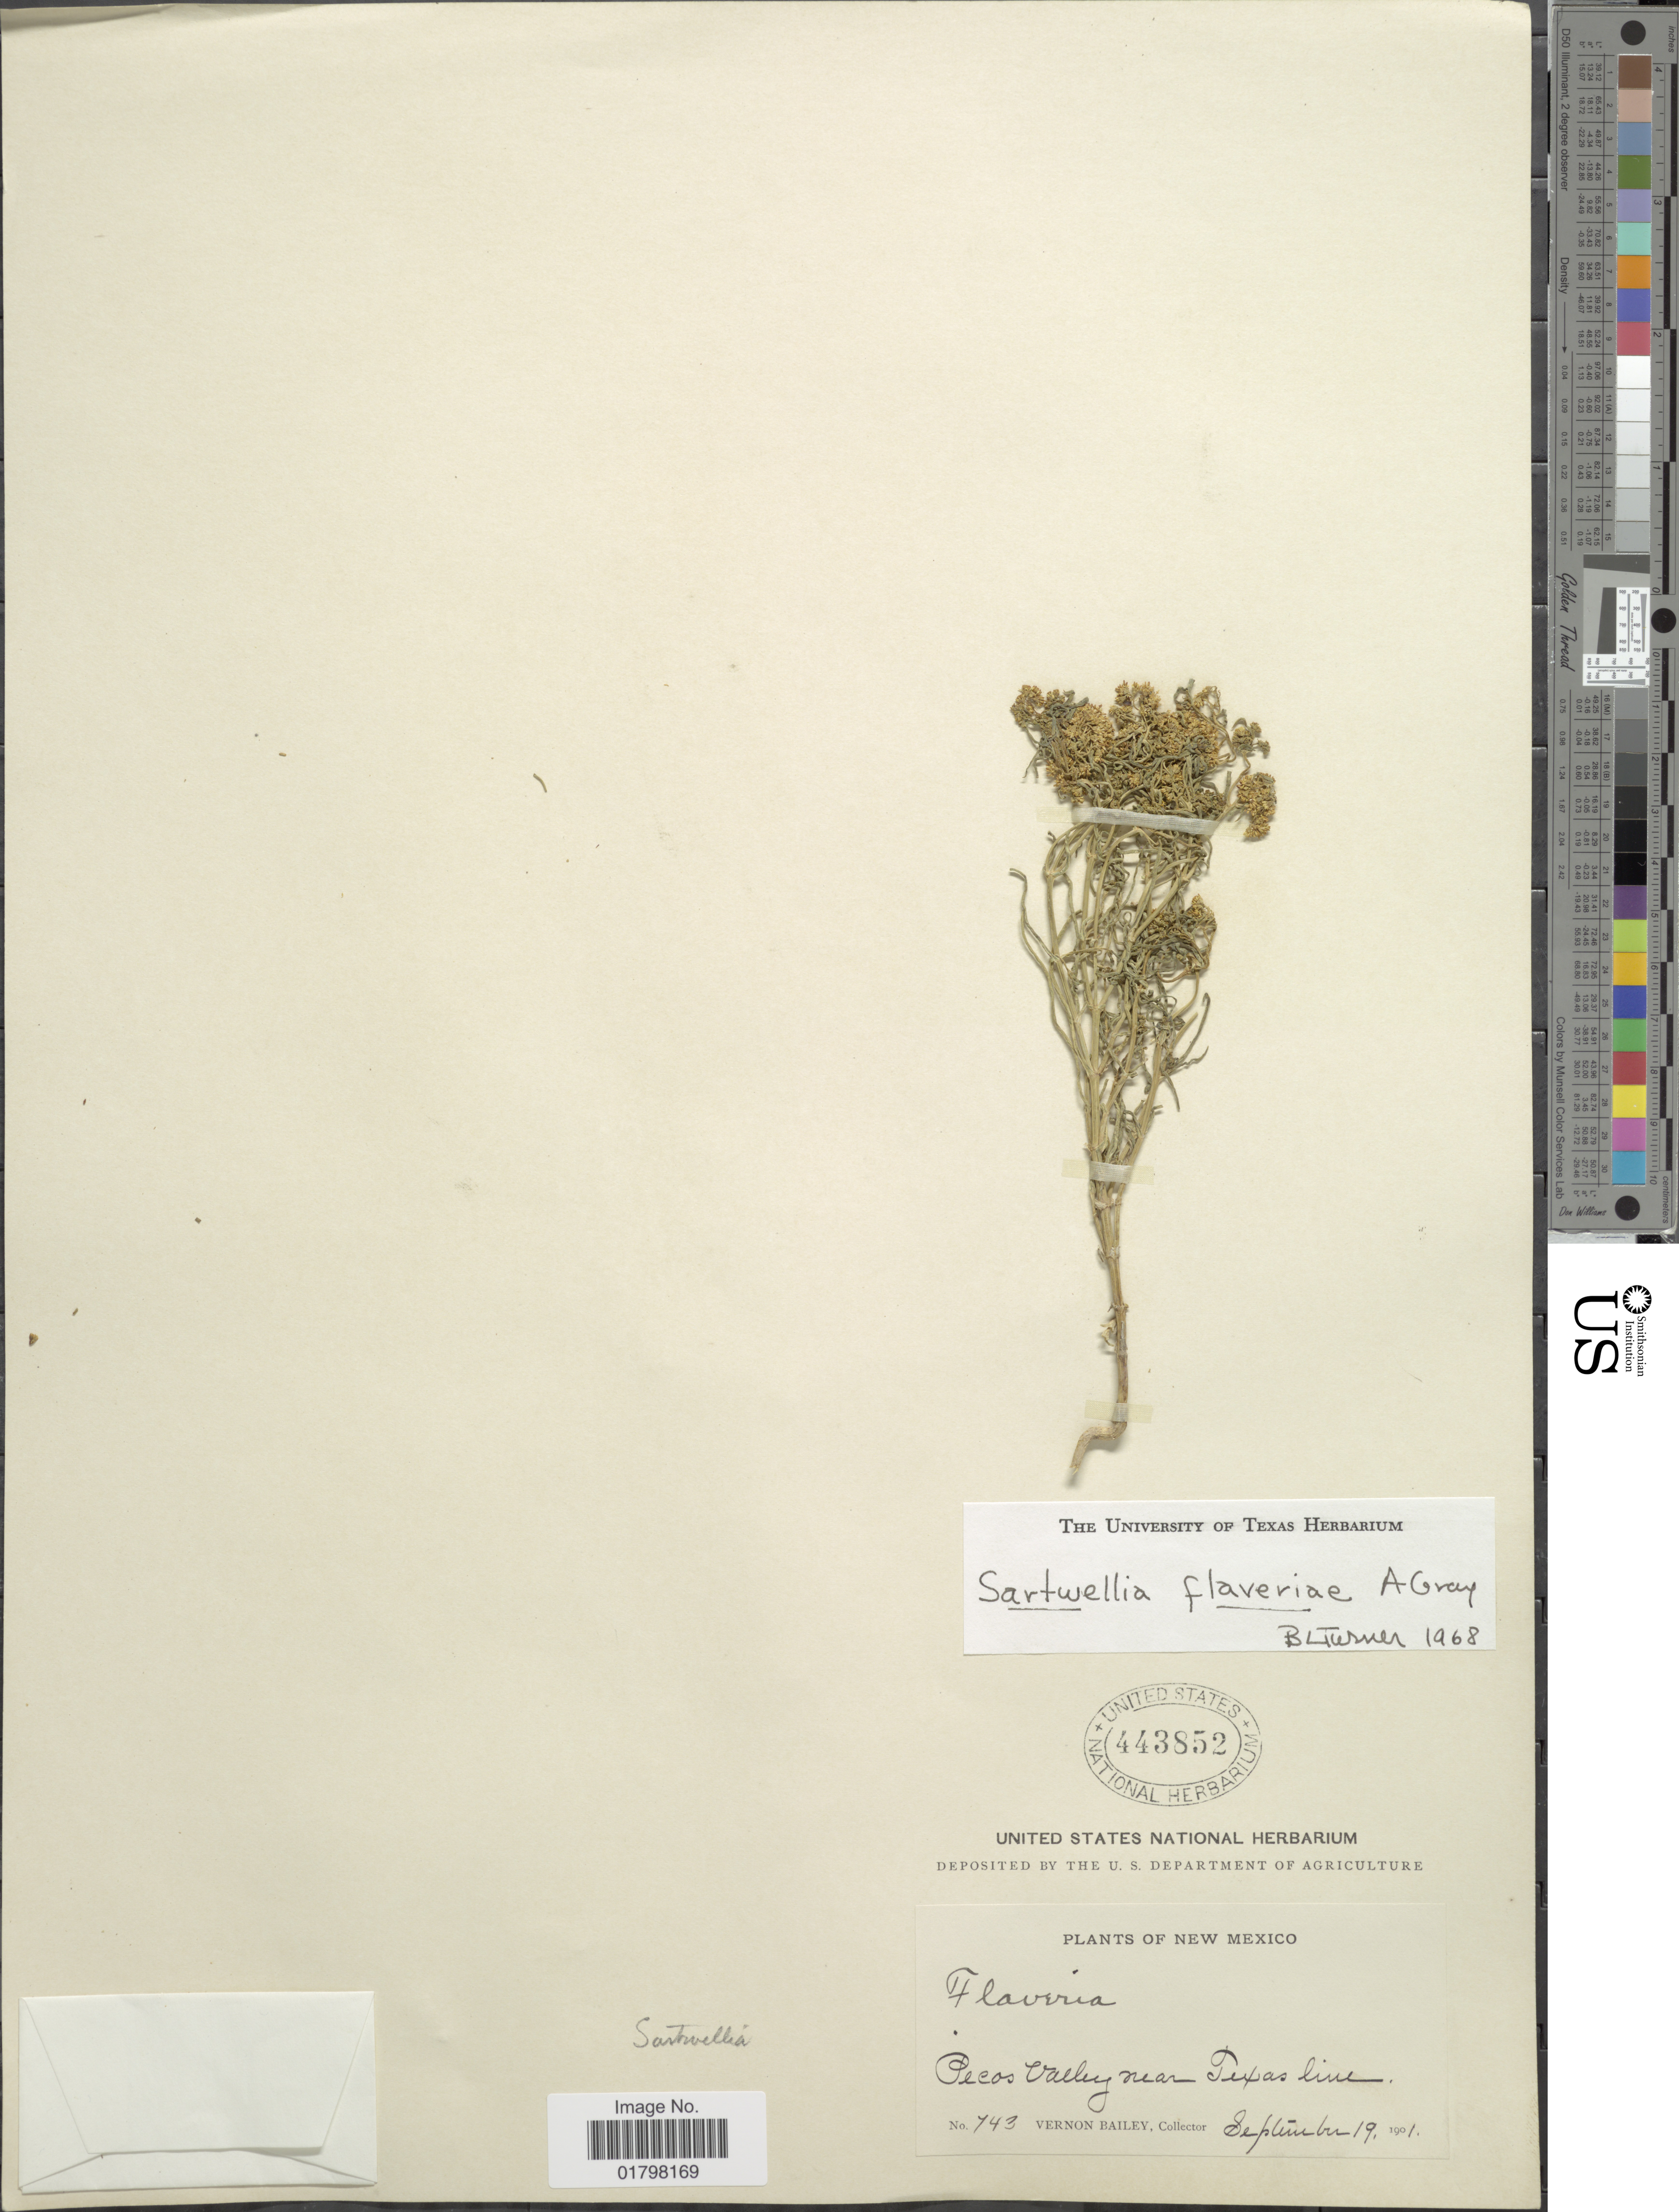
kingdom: Plantae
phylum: Tracheophyta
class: Magnoliopsida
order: Asterales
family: Asteraceae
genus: Sartwellia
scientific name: Sartwellia flaveriae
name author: A. Gray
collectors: V. O. Bailey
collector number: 743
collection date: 1901-09-19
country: United States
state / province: New Mexico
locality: Pecos Valley near Texas line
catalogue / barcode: US 443852